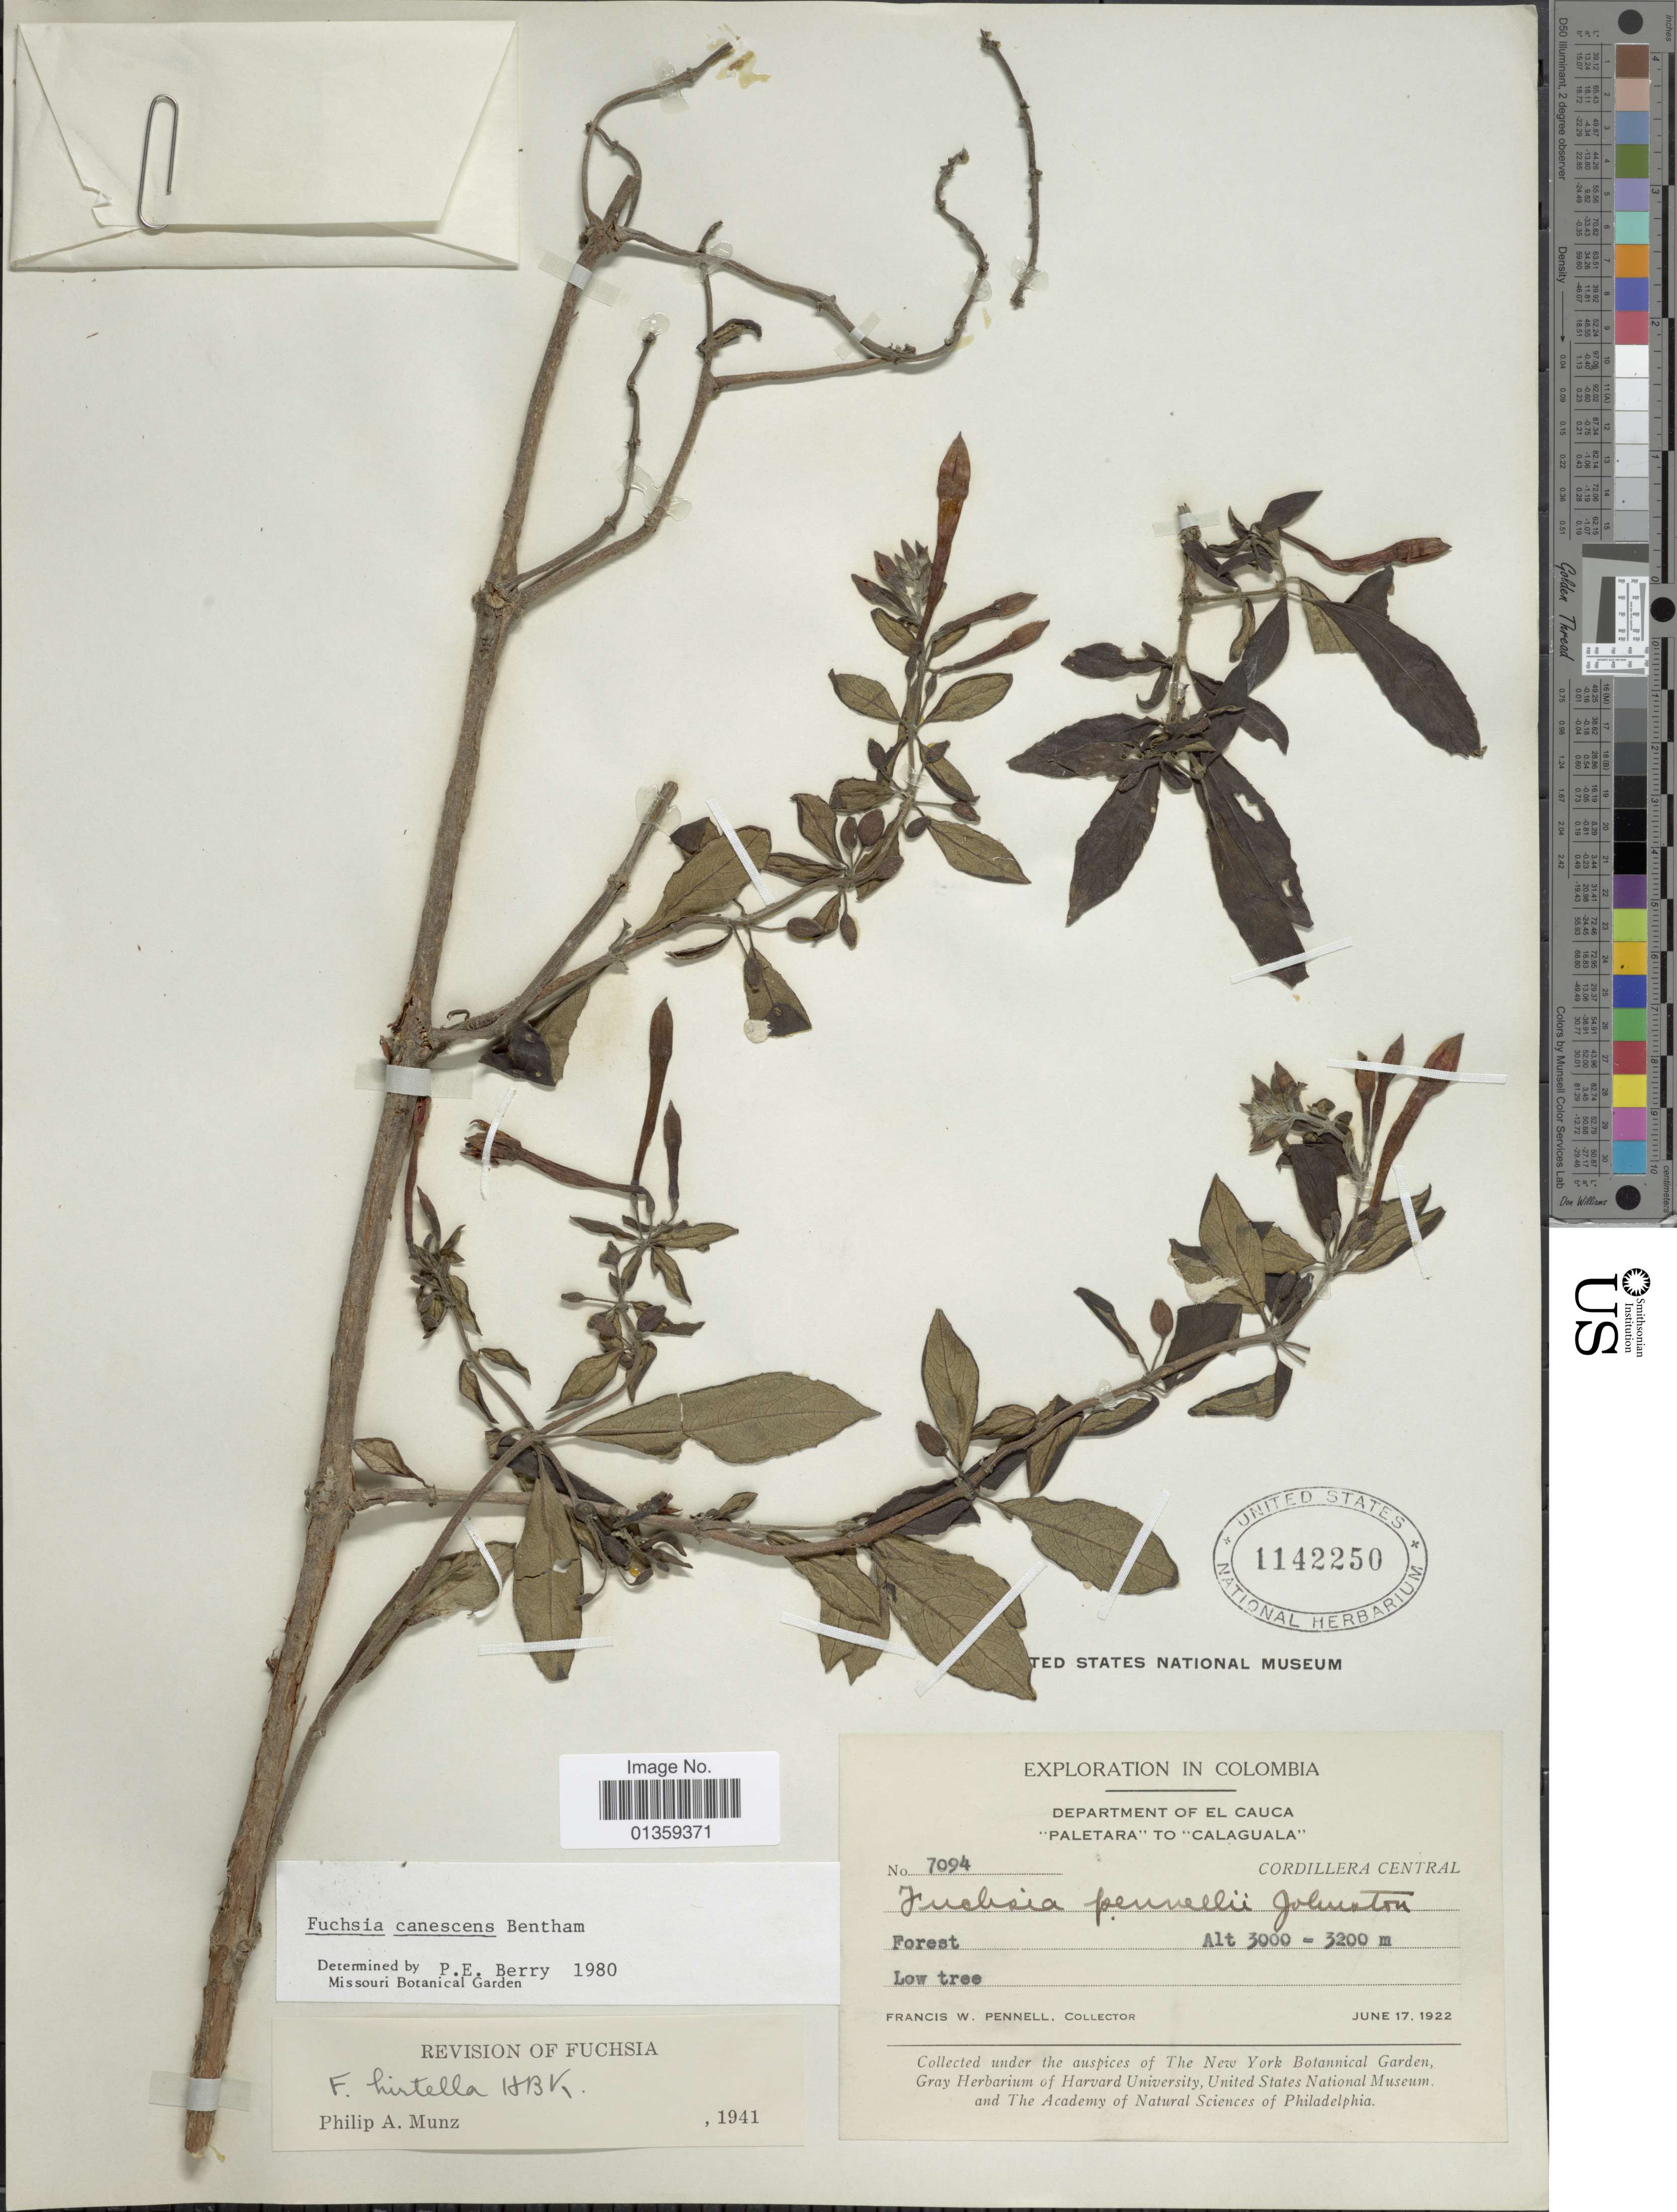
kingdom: Plantae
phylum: Tracheophyta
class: Magnoliopsida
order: Myrtales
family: Onagraceae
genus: Fuchsia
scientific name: Fuchsia canescens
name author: Benth.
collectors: F. W. Pennell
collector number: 7094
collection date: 1922-06-17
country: Colombia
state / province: Cauca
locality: Paletara to Calaguala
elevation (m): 3000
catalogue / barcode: US 1142250